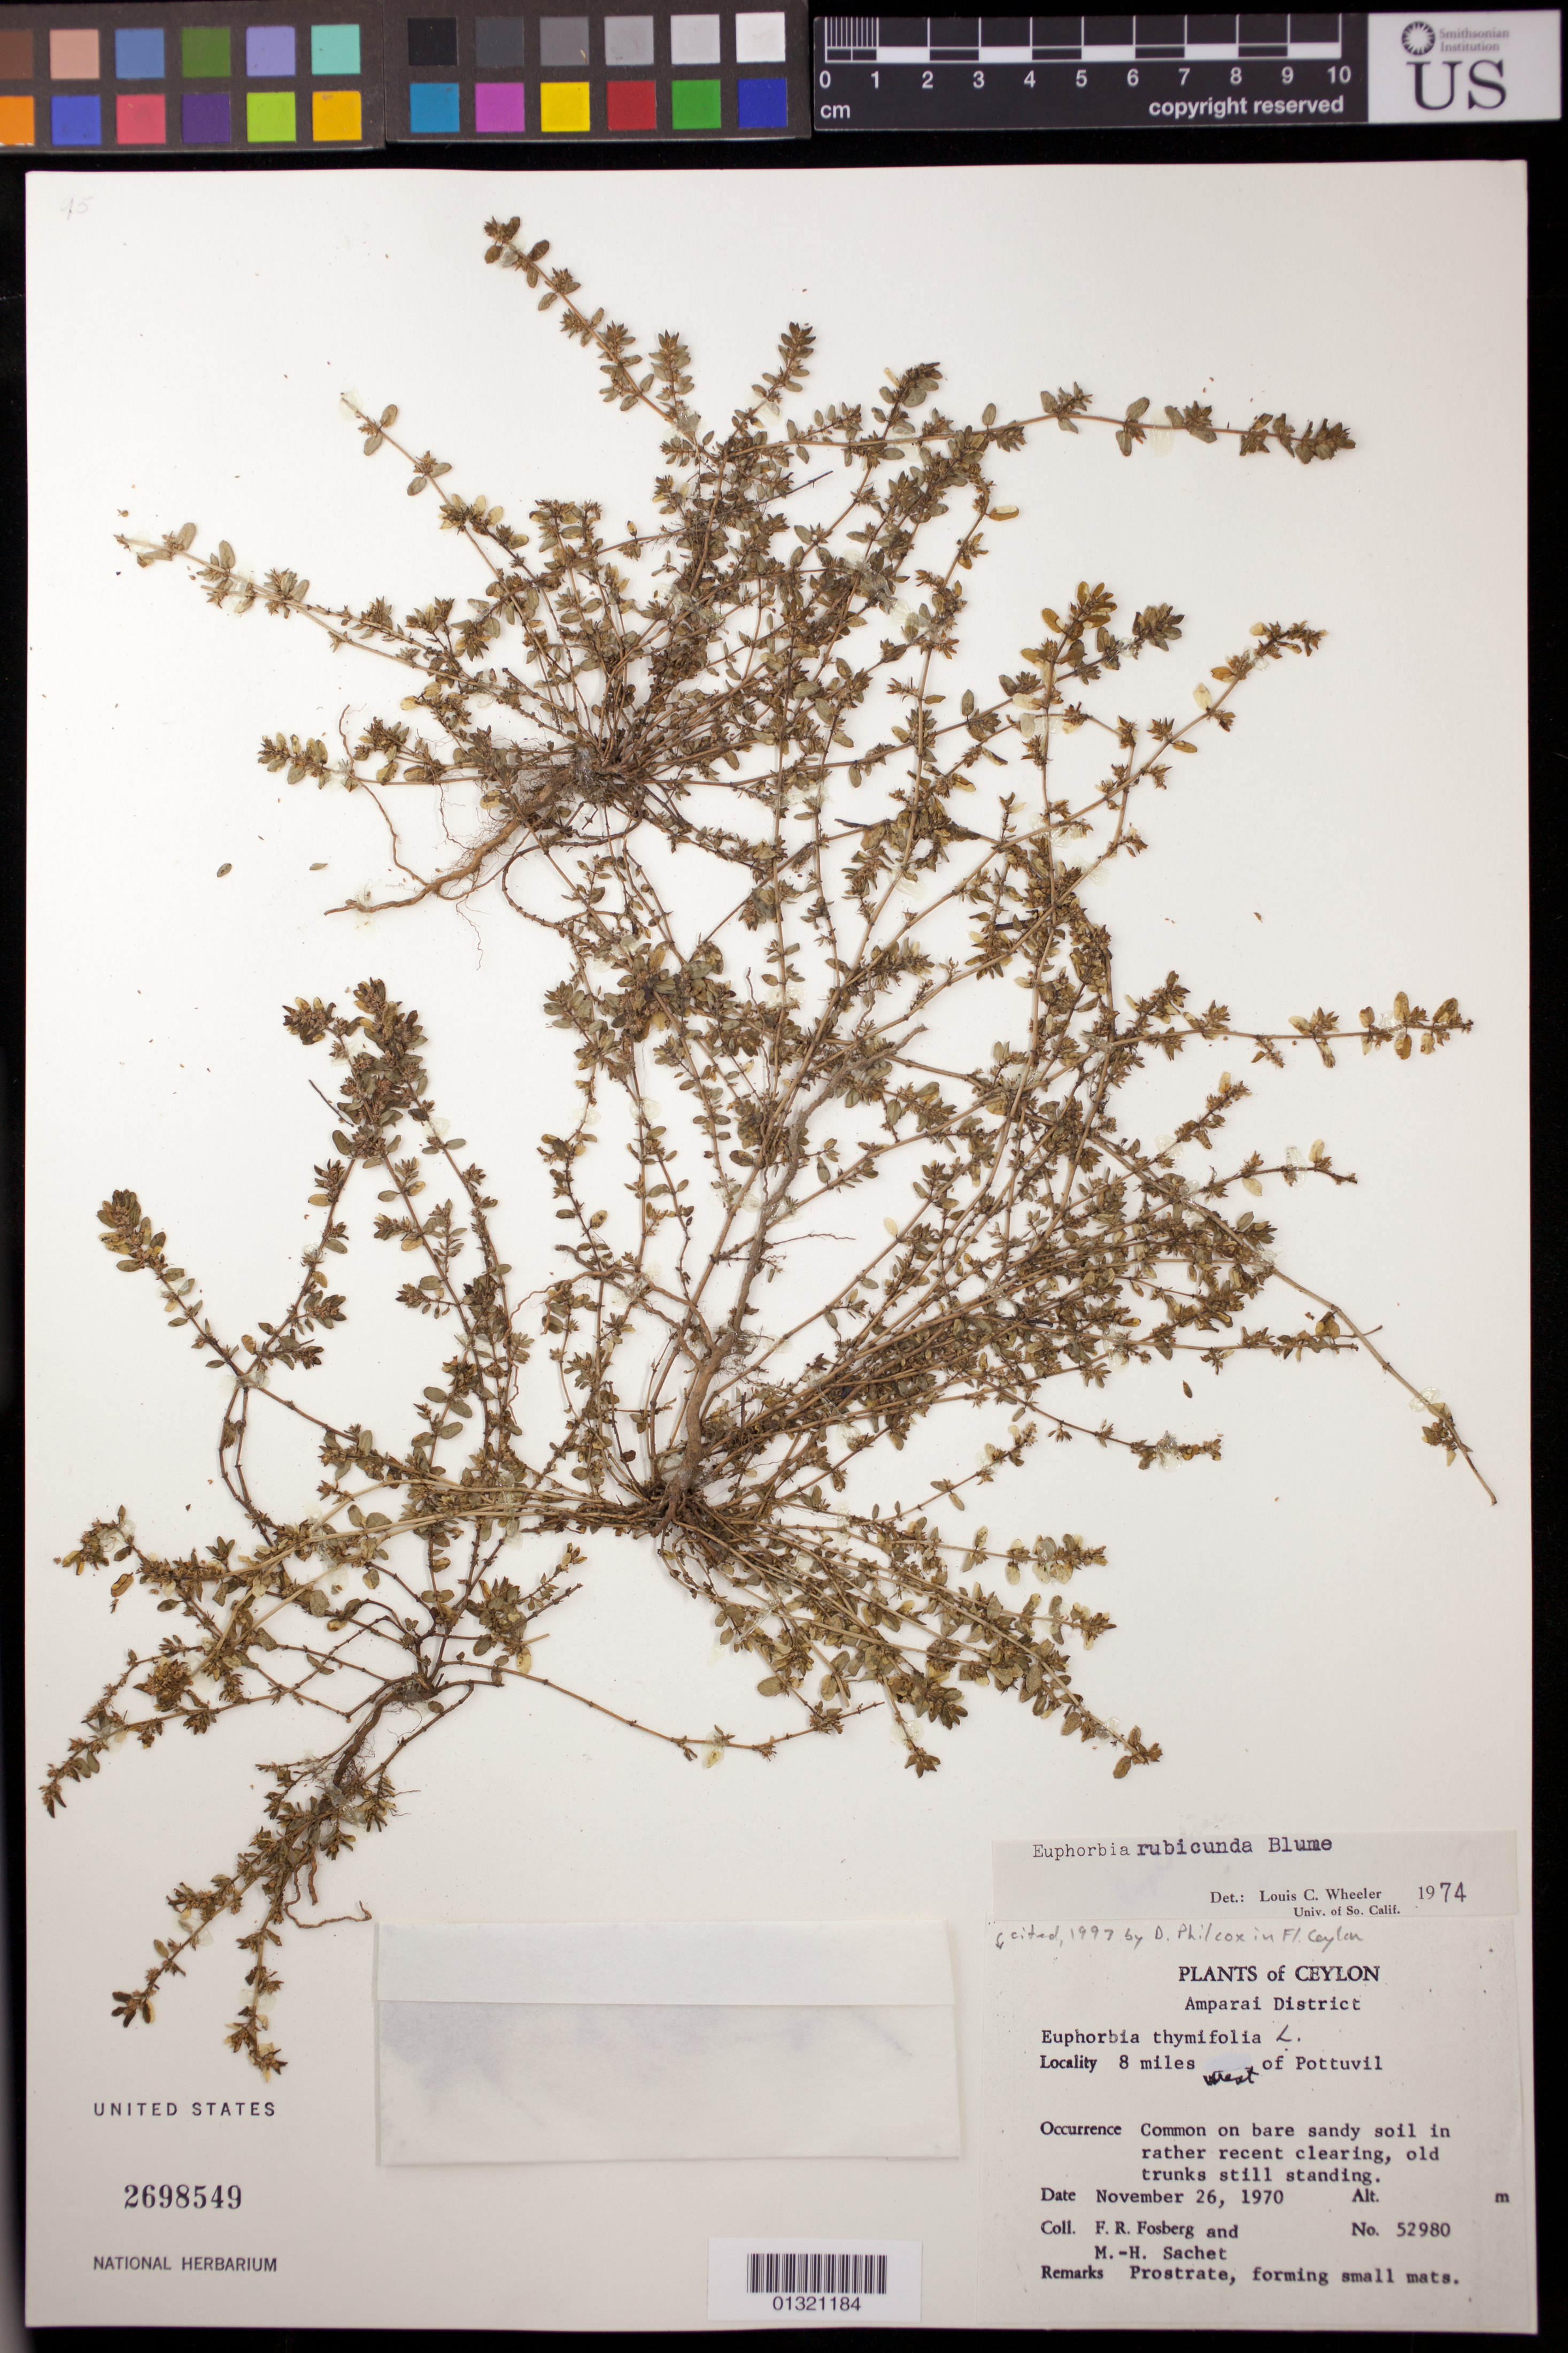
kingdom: Plantae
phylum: Tracheophyta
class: Magnoliopsida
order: Malpighiales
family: Euphorbiaceae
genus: Euphorbia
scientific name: Euphorbia thymifolia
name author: L.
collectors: F. R. Fosberg & M.-H. Sachet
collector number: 52980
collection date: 1970-11-26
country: Sri Lanka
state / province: Eastern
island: Ceylon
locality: Amparai District, 8 miles west of Pottuvil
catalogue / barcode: US 2698549